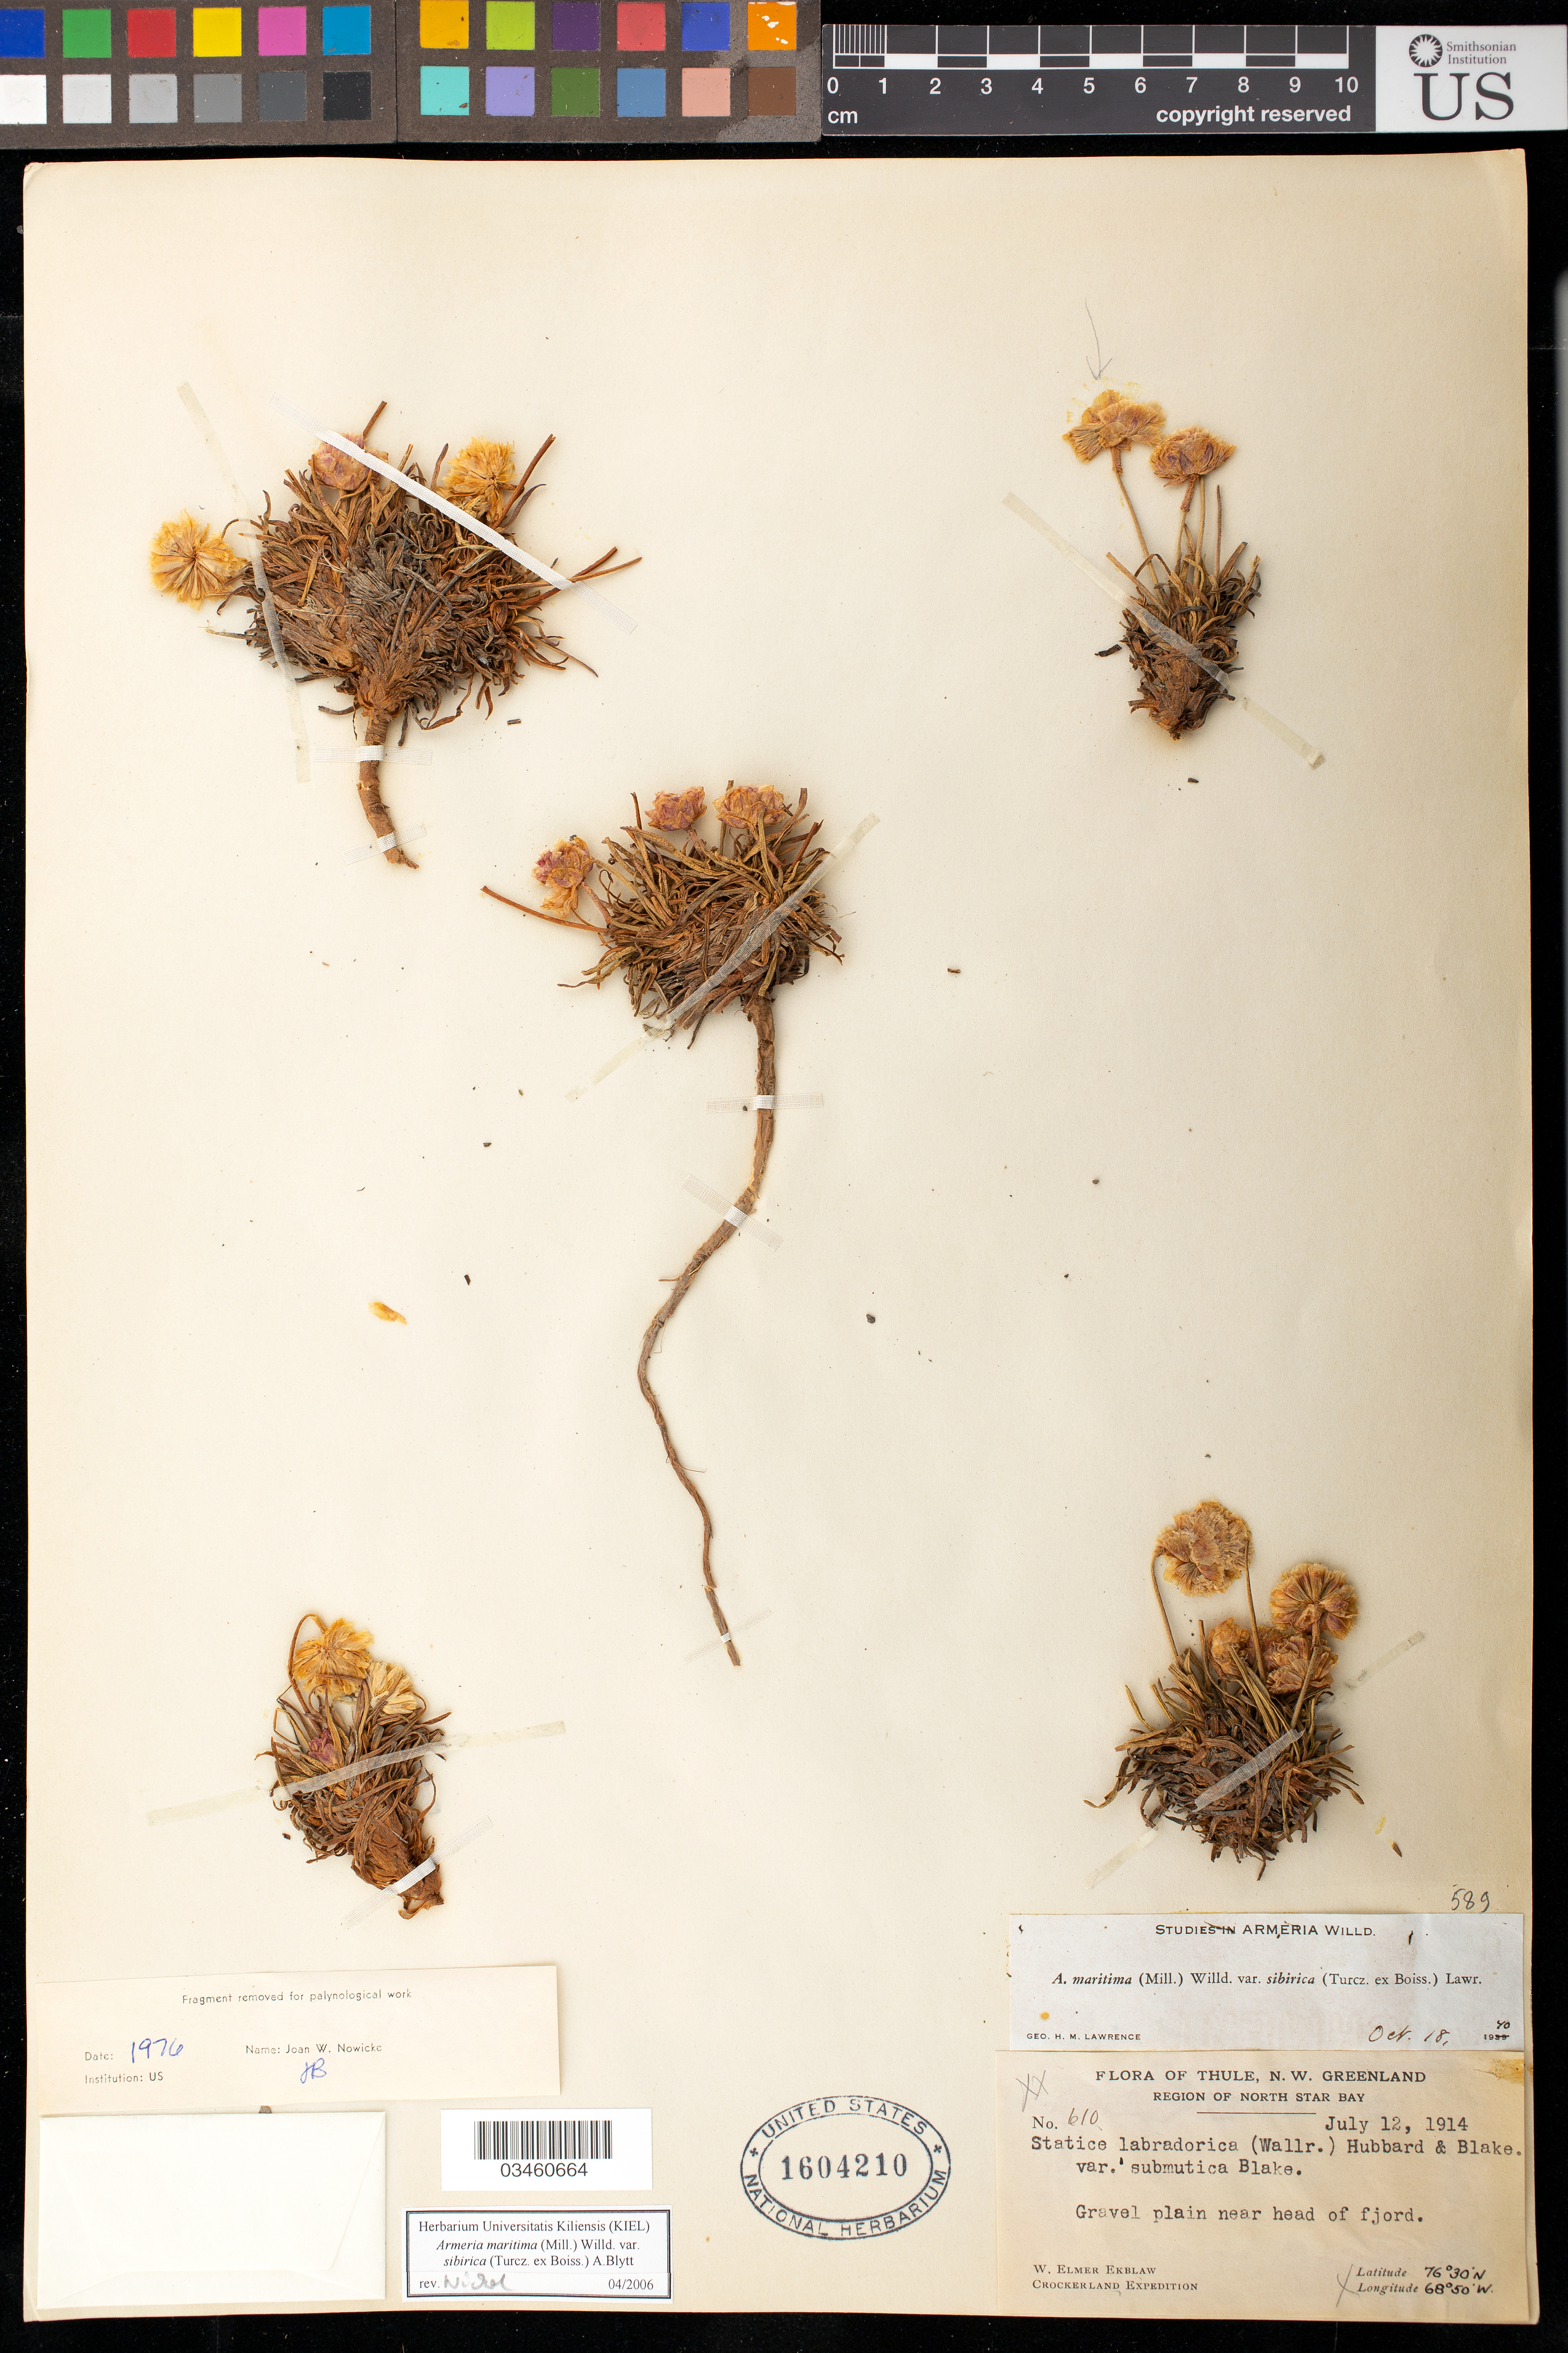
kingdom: Plantae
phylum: Tracheophyta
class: Magnoliopsida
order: Caryophyllales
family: Plumbaginaceae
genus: Armeria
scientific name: Armeria maritima subsp. sibirica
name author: (Turcz. ex Boiss.) Nyman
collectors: W. Ekblaw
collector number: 610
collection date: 1914-07-12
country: Greenland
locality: Thule, N.W. Greenland, Region of North Star Bay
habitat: Gravel plain near head of fjord.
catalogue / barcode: US 1604210